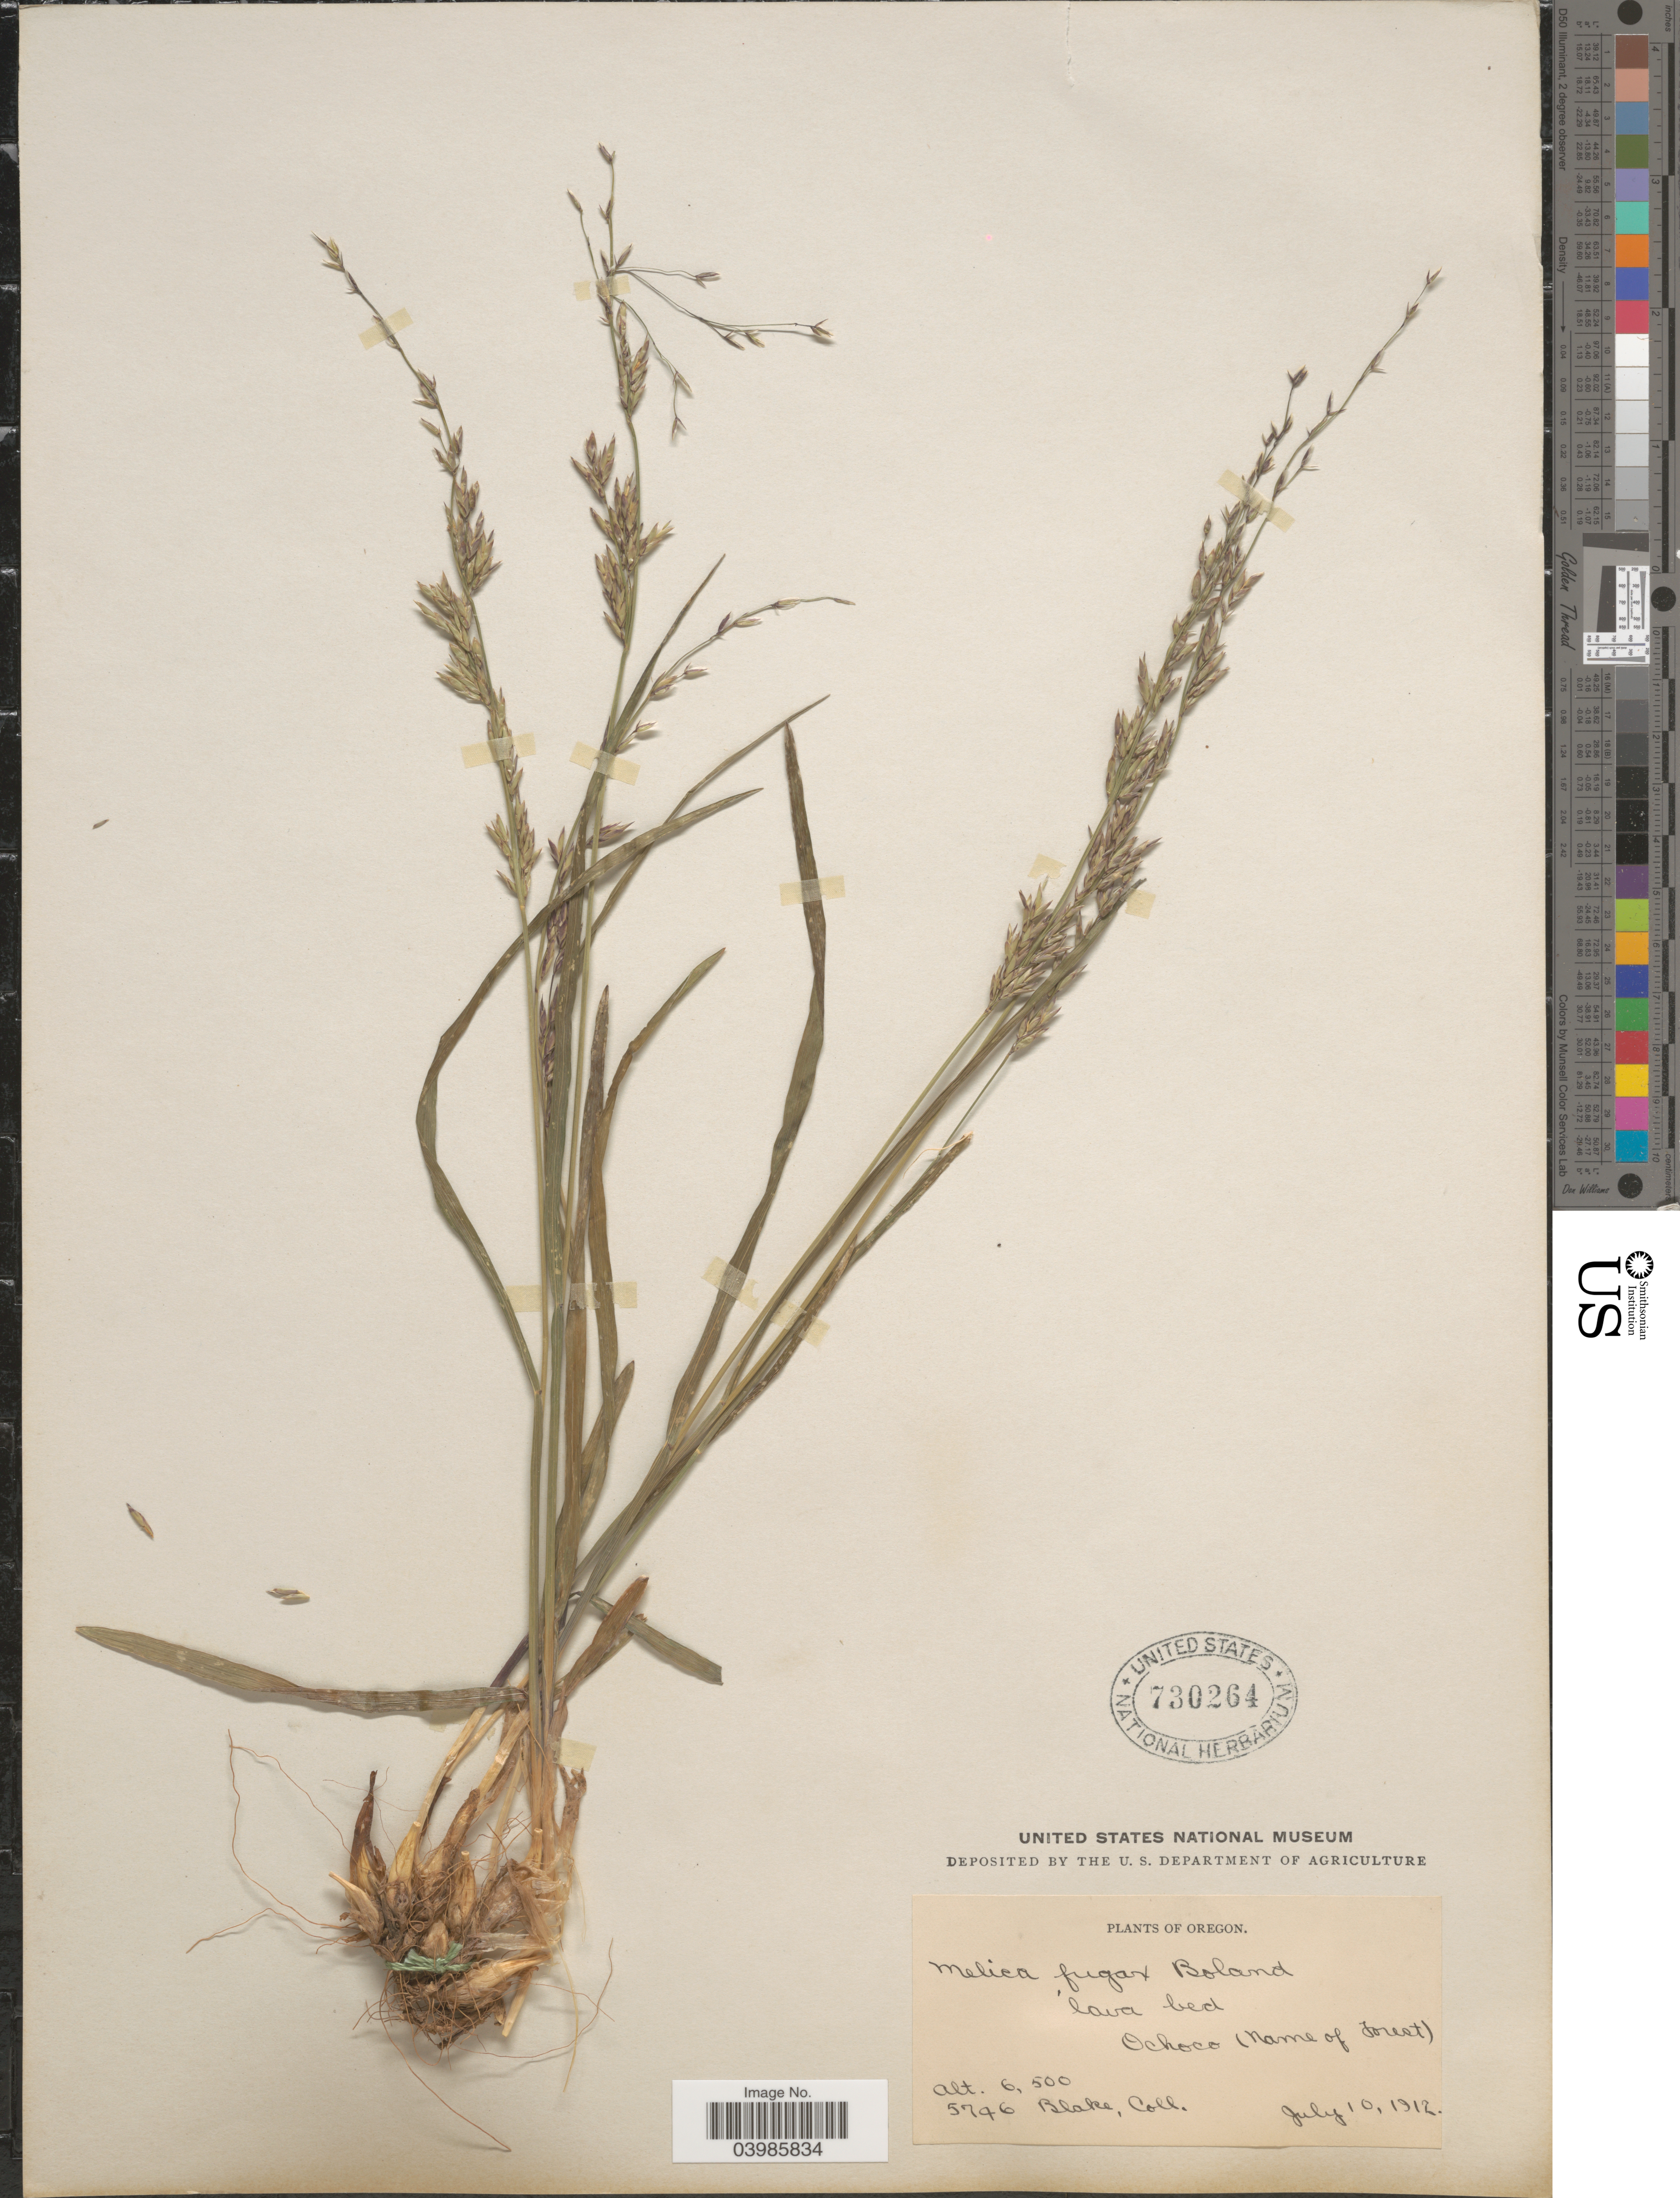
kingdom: Plantae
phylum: Tracheophyta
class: Liliopsida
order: Poales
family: Poaceae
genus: Melica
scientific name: Melica fugax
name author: Bol.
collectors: -- Blake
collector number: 5796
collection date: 1912-07-10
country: United States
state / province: Oregon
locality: Lava bed. Ochoco (Name of forest).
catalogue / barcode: US 730264